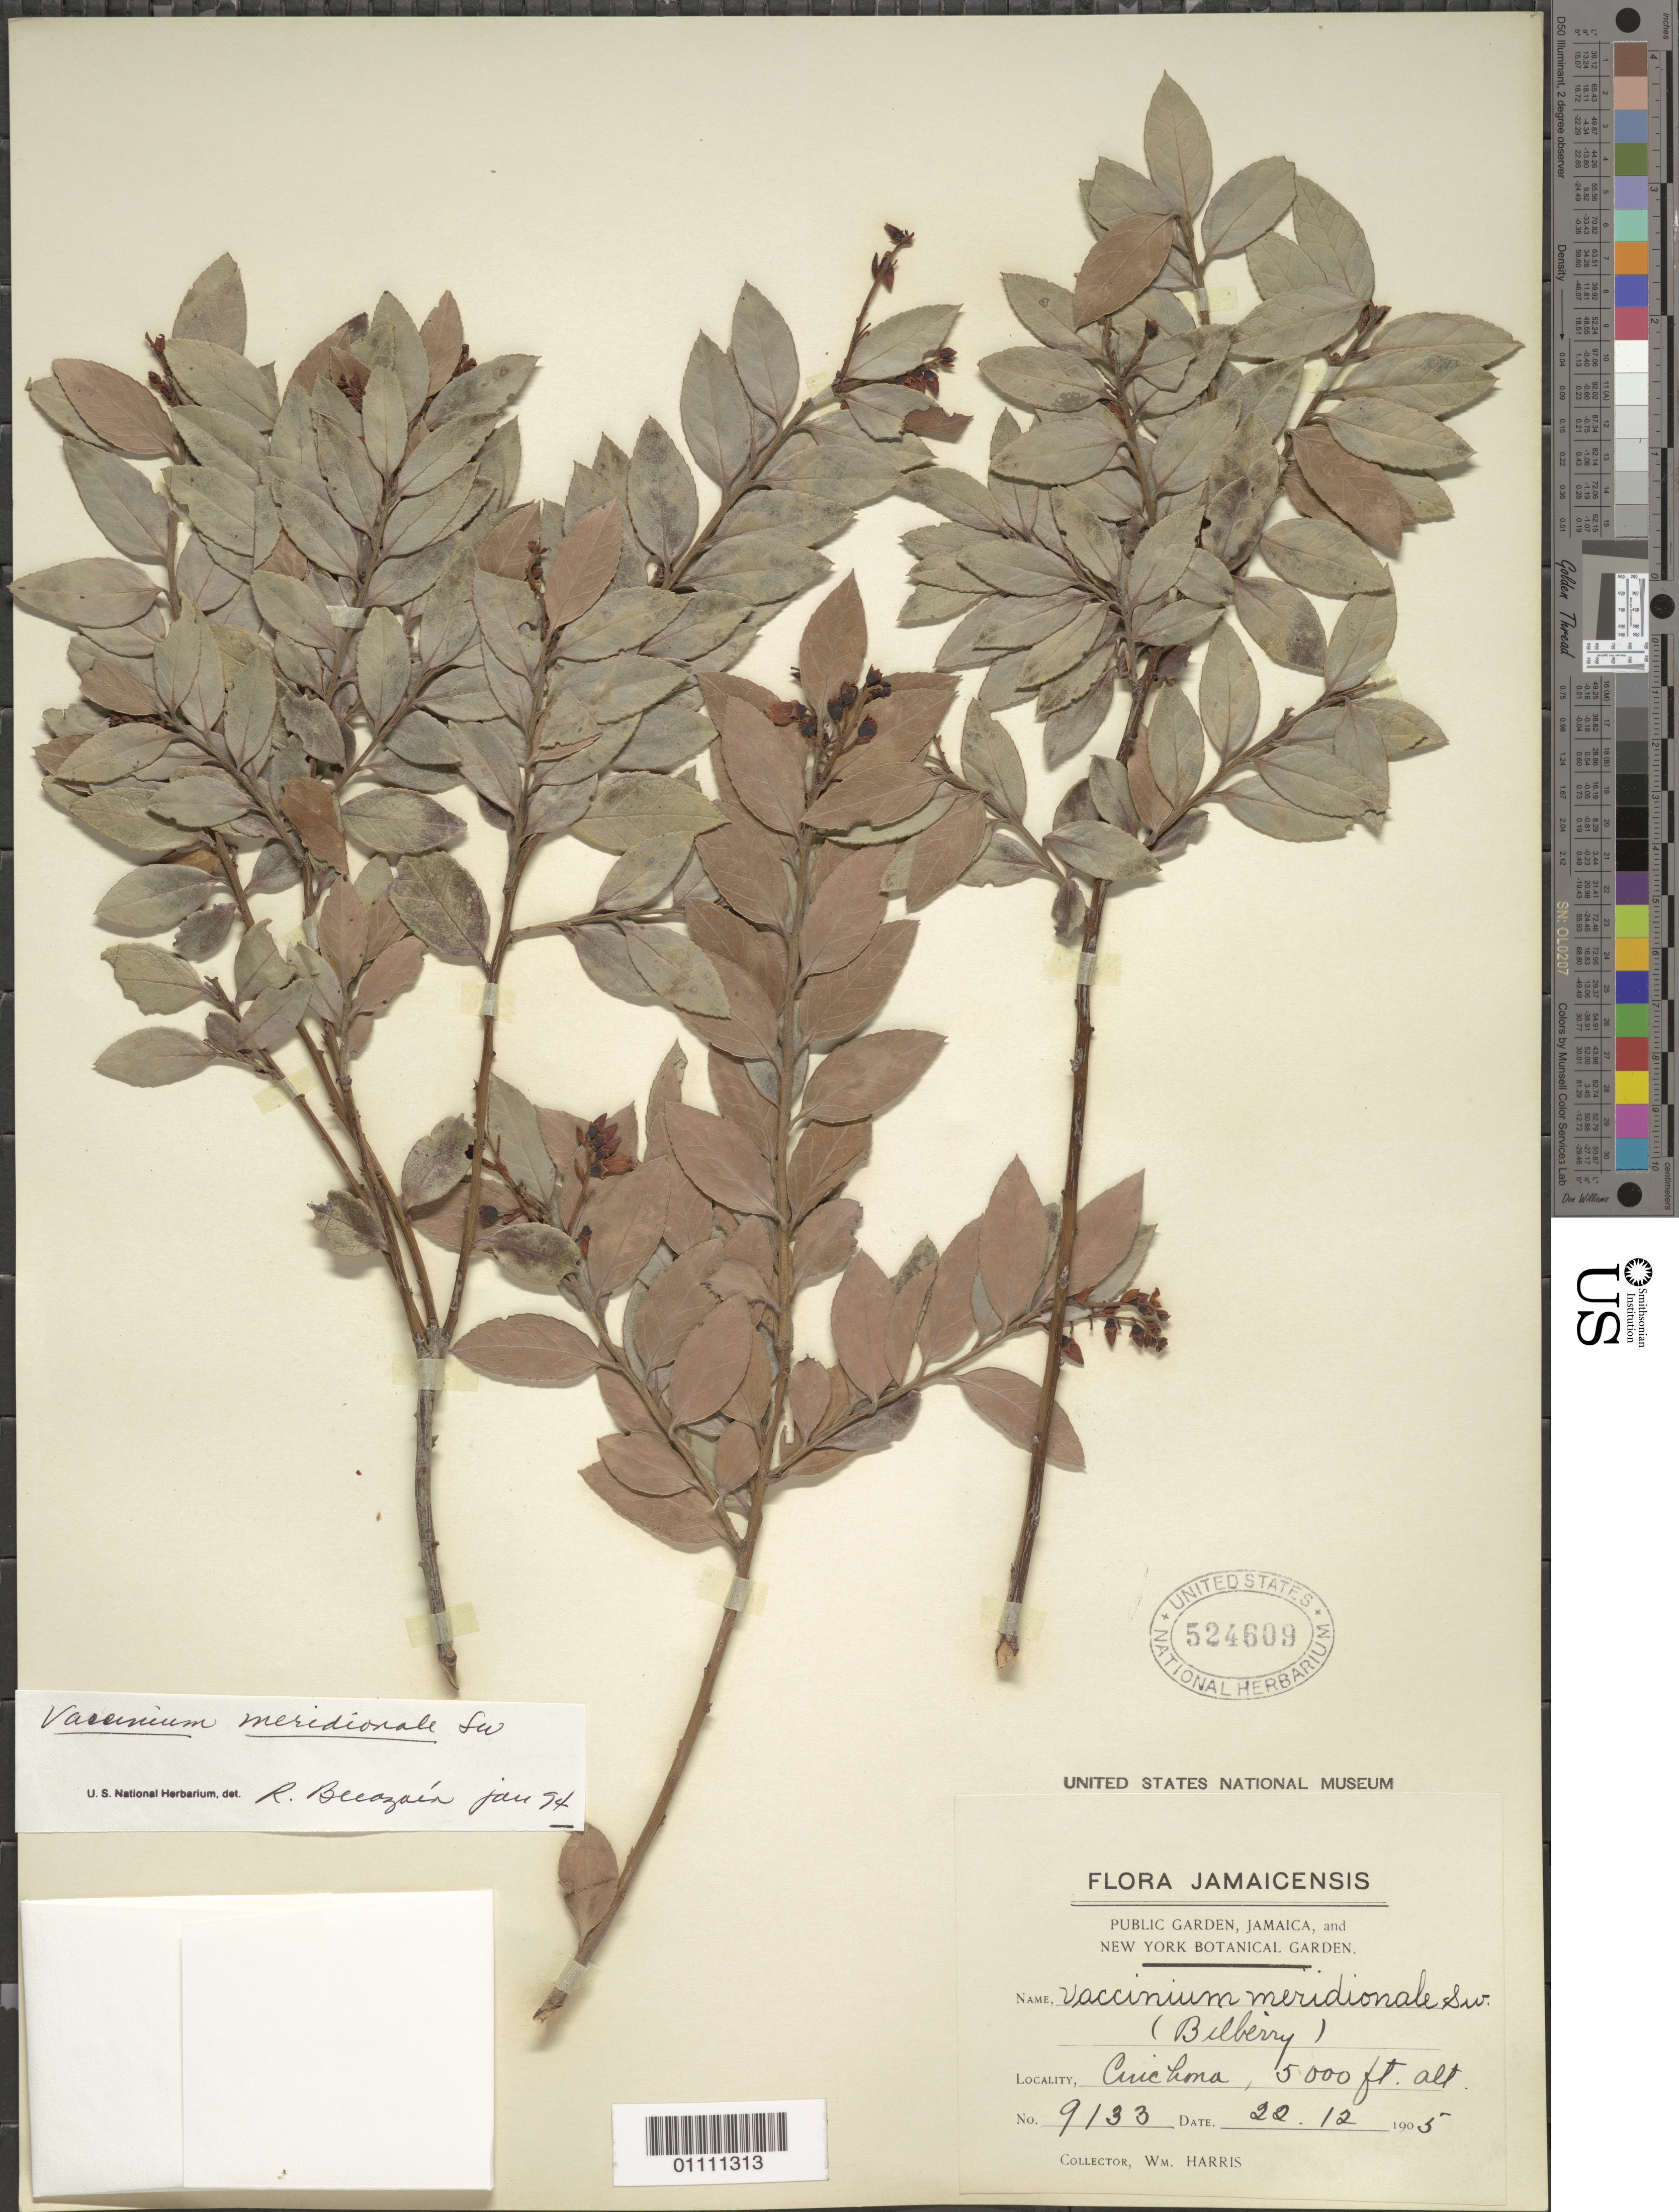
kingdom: Plantae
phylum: Tracheophyta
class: Magnoliopsida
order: Ericales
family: Ericaceae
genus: Vaccinium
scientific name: Vaccinium meridionale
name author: Sw.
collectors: W. Harris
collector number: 9133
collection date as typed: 22 Dec 1905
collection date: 1905-12-22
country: Jamaica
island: Jamaica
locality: Cuichona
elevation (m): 1524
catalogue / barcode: US 524609